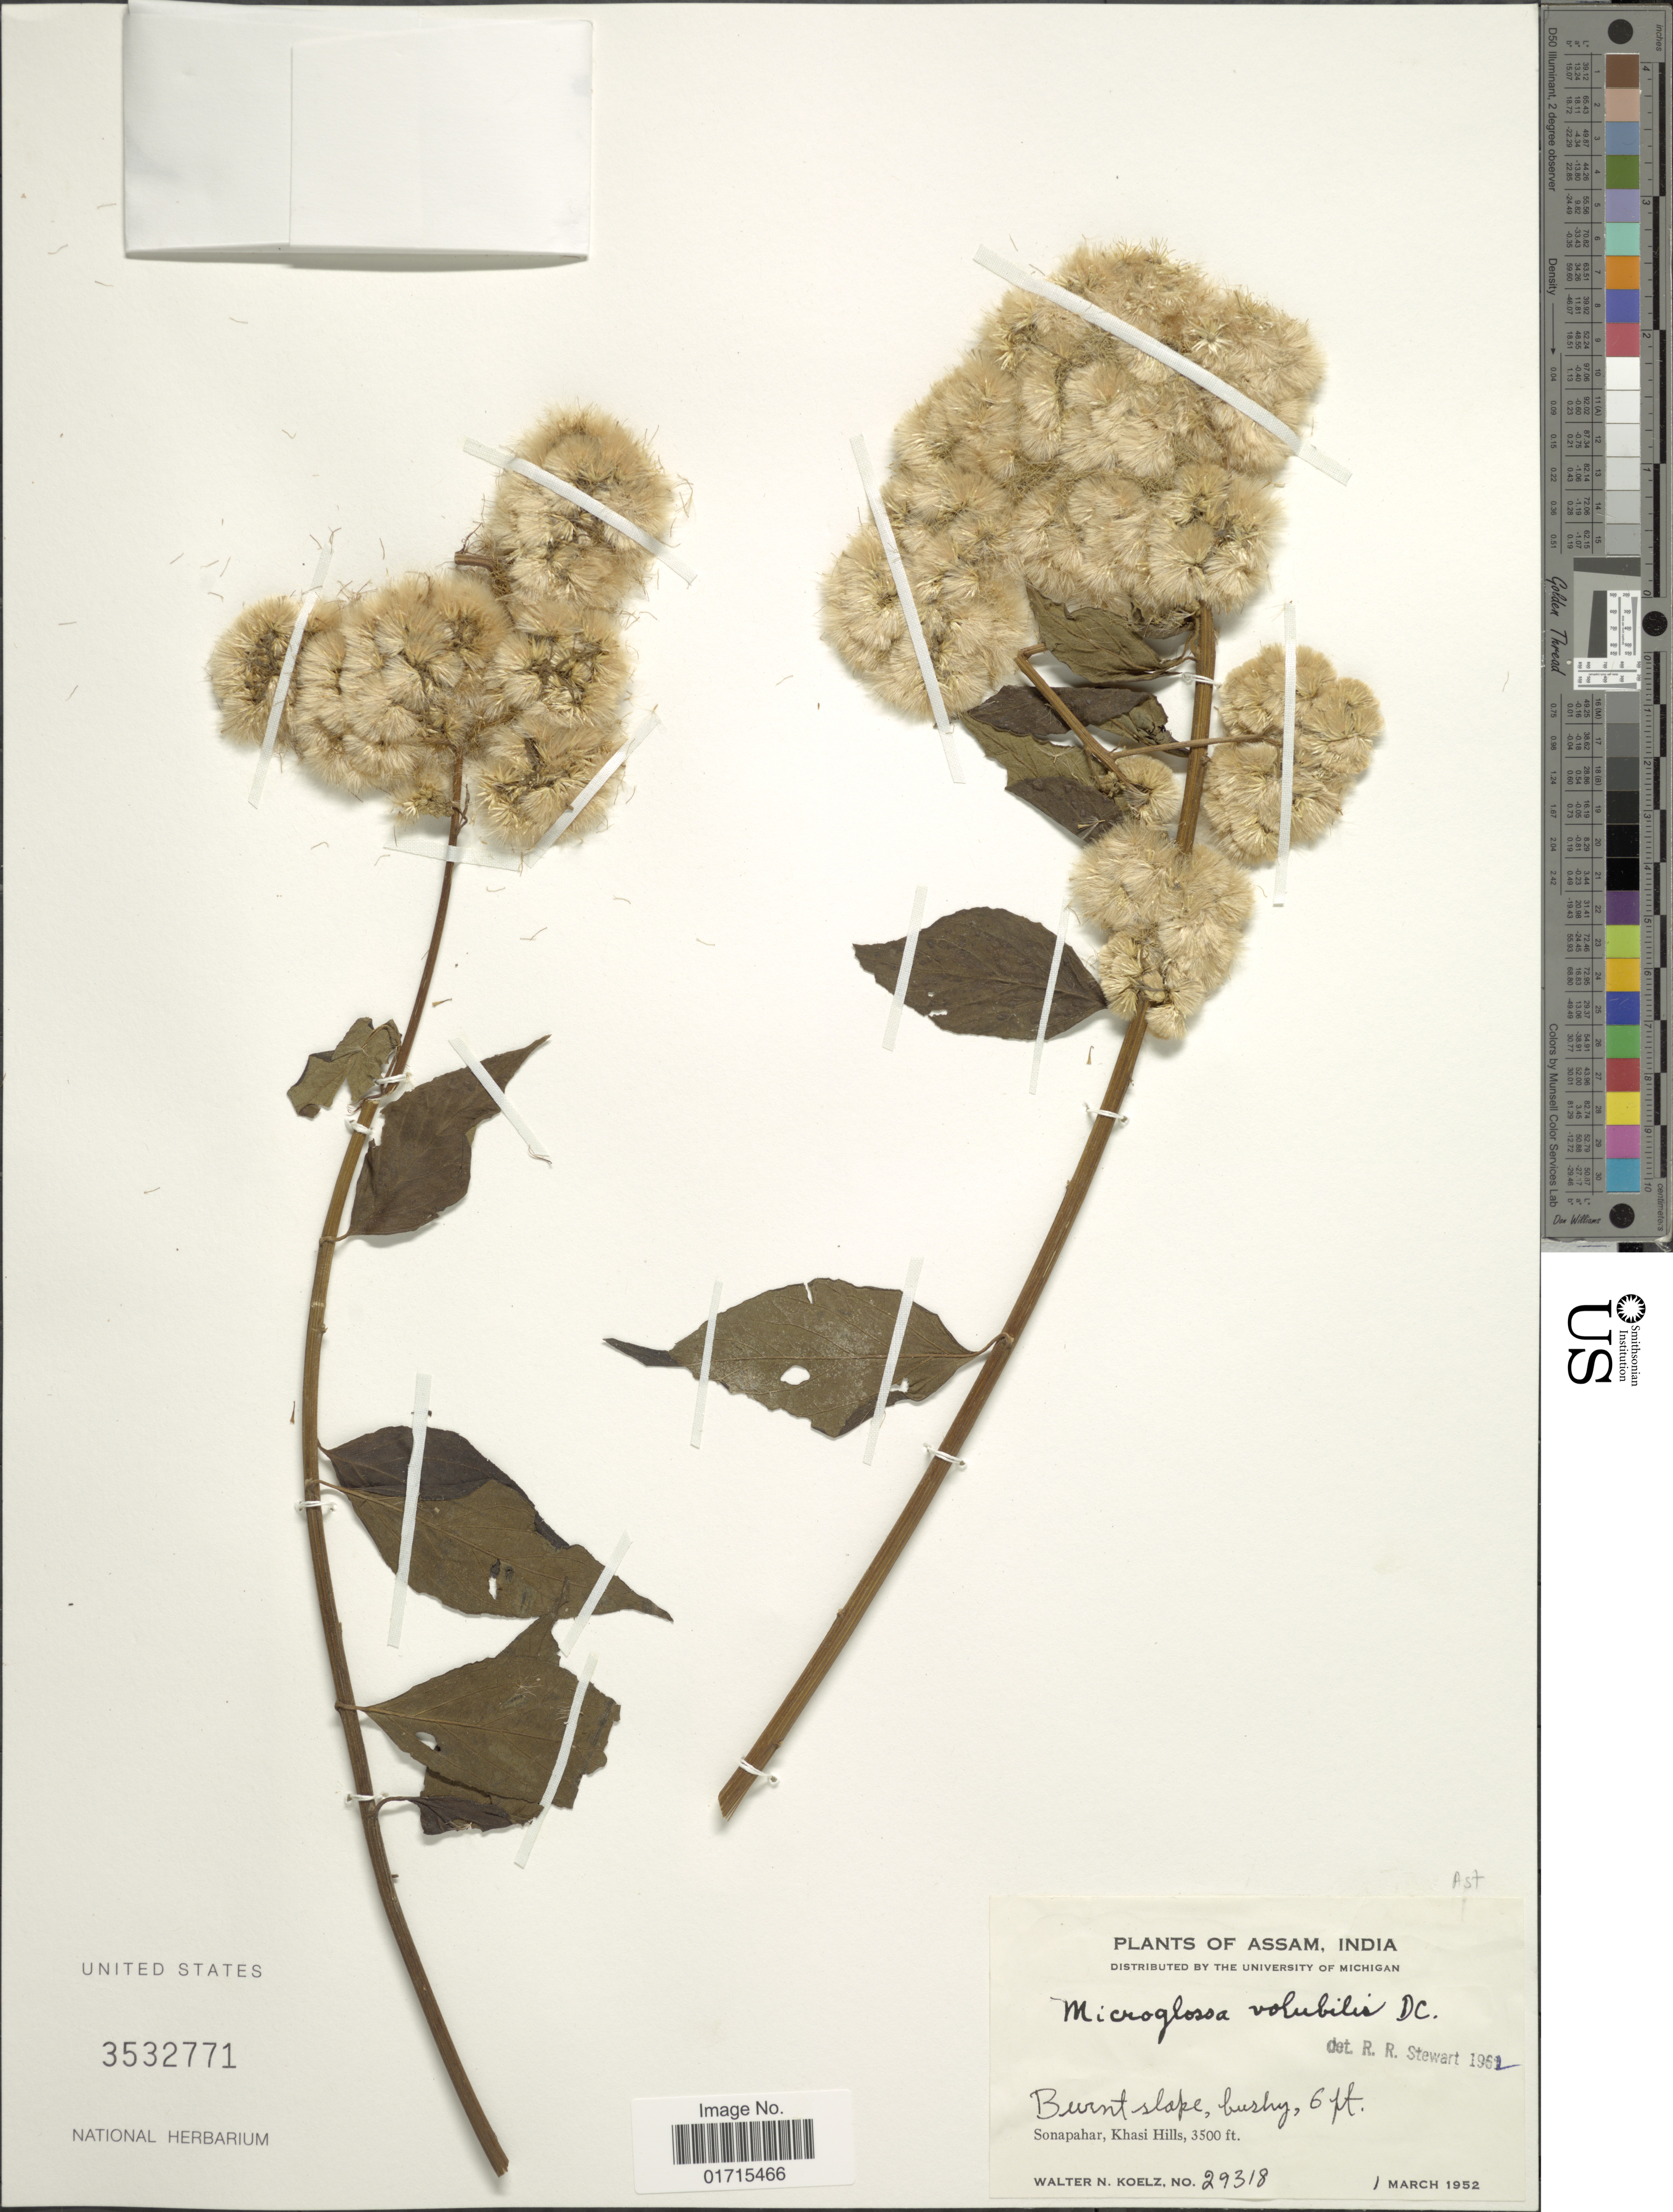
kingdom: Plantae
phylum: Tracheophyta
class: Magnoliopsida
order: Asterales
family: Asteraceae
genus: Microglossa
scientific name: Microglossa volubilis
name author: DC.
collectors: W. N. Koelz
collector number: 29318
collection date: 1952-03-01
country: India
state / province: Meghalaya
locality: Sonapahar, Khasi Hills.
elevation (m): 1067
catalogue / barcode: US 3532771